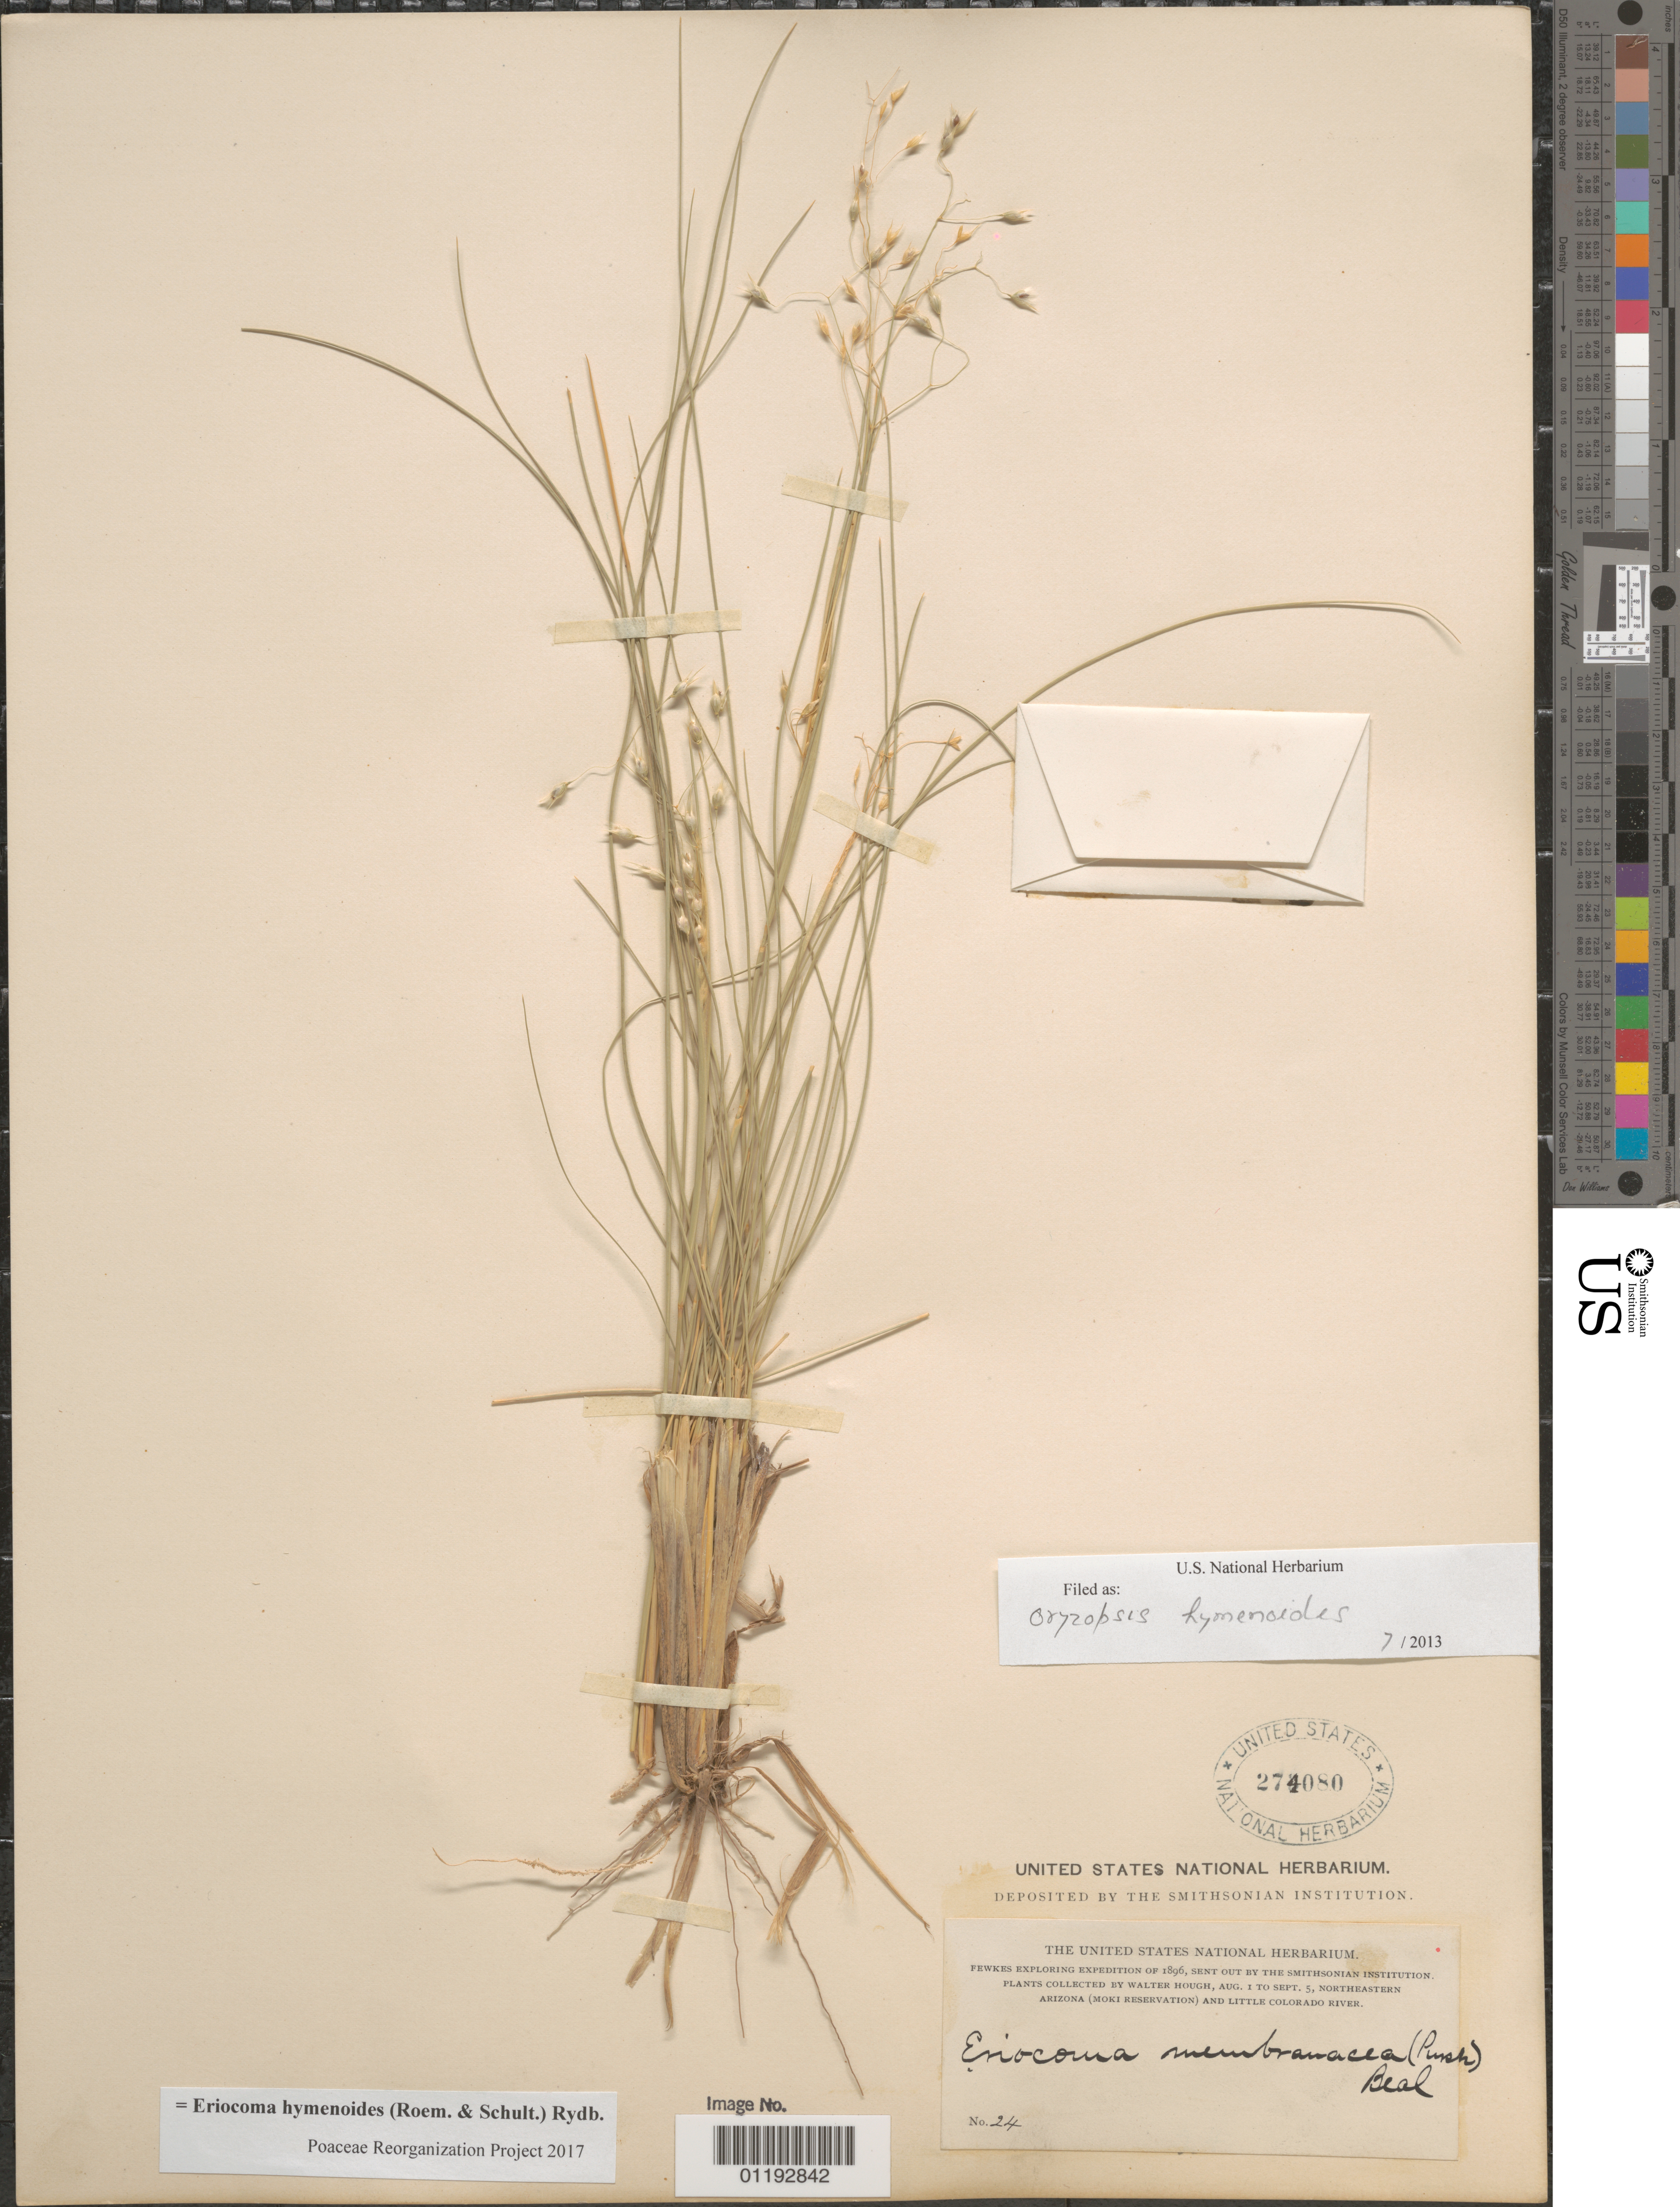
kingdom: Plantae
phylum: Tracheophyta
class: Liliopsida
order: Poales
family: Poaceae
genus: Eriocoma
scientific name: Eriocoma hymenoides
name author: (Roem. & Schult.) Rydb.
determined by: Poaceae Reorganization Project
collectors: W. Hough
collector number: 24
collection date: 1896-08-01/1896-09-05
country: United States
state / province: Arizona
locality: Moki Reservation and Little Colorado River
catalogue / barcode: US 274080